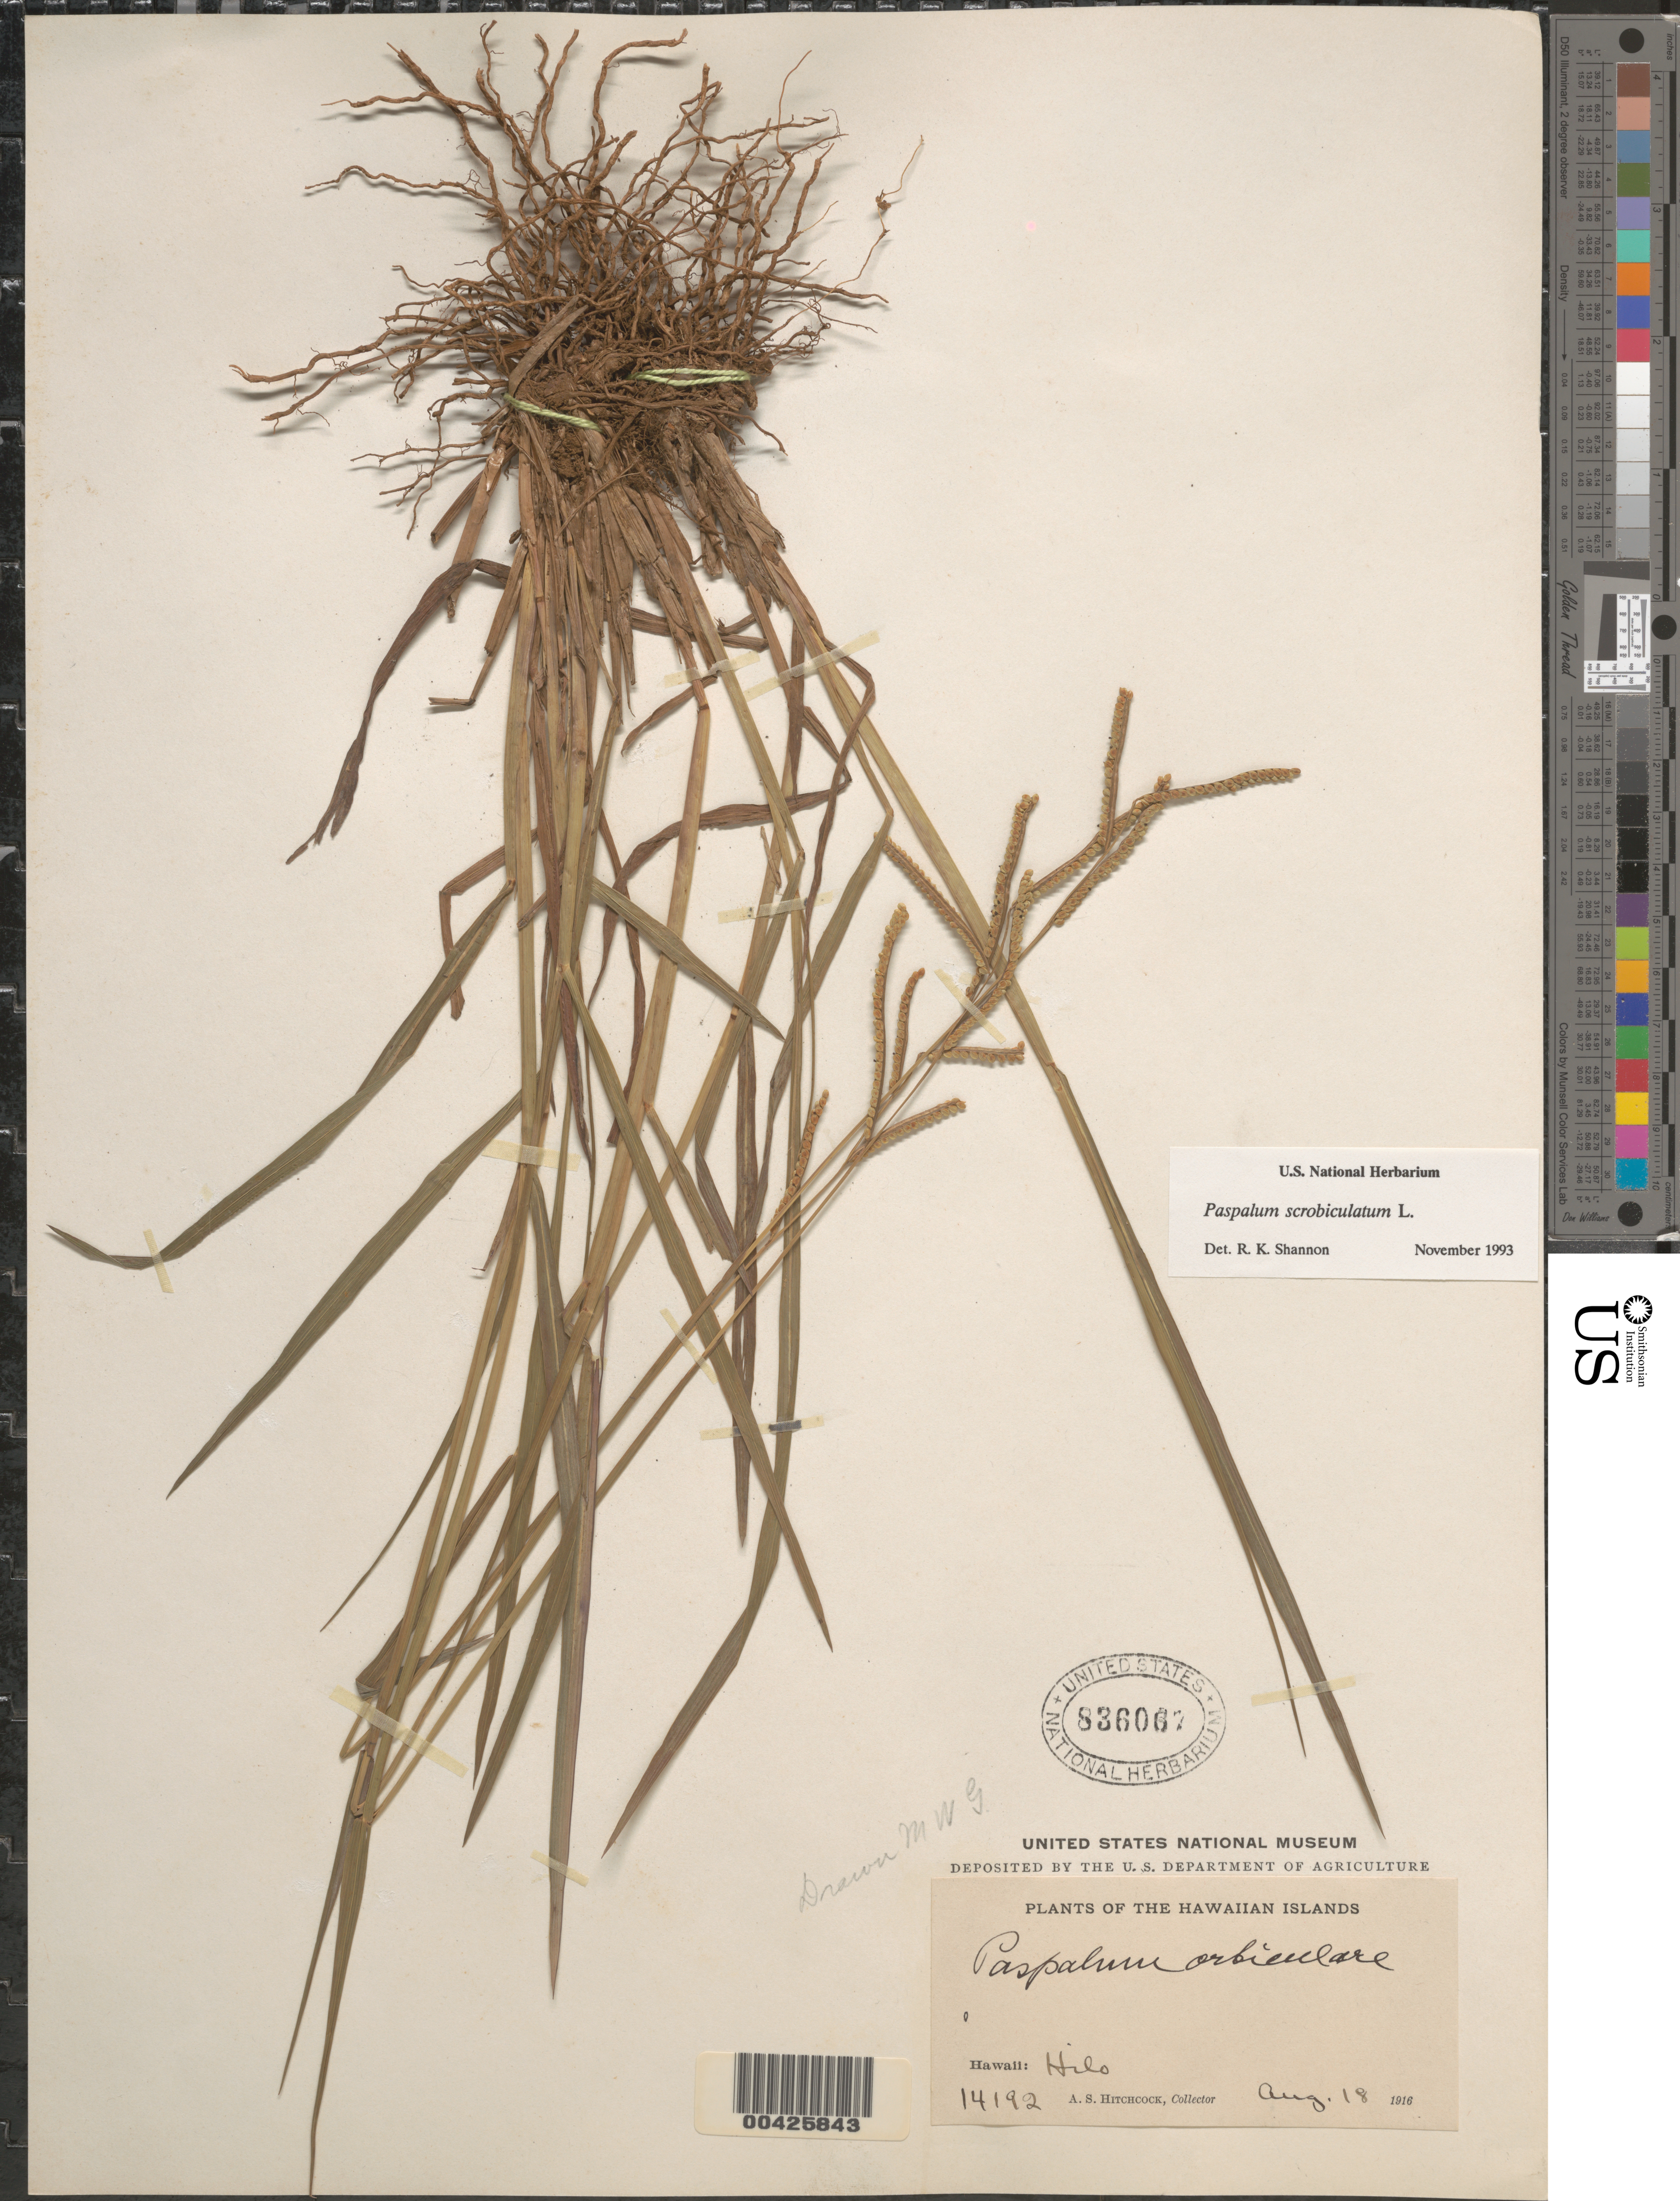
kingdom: Plantae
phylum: Tracheophyta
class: Liliopsida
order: Poales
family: Poaceae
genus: Paspalum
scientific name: Paspalum scrobiculatum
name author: L.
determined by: Shannon, R. K., (UNITED STATES)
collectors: A. S. Hitchcock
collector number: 14192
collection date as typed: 18 Aug 1916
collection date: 1916-08-18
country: United States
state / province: Hawaii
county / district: Hawaii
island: Hawaii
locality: Hilo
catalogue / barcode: US 836067